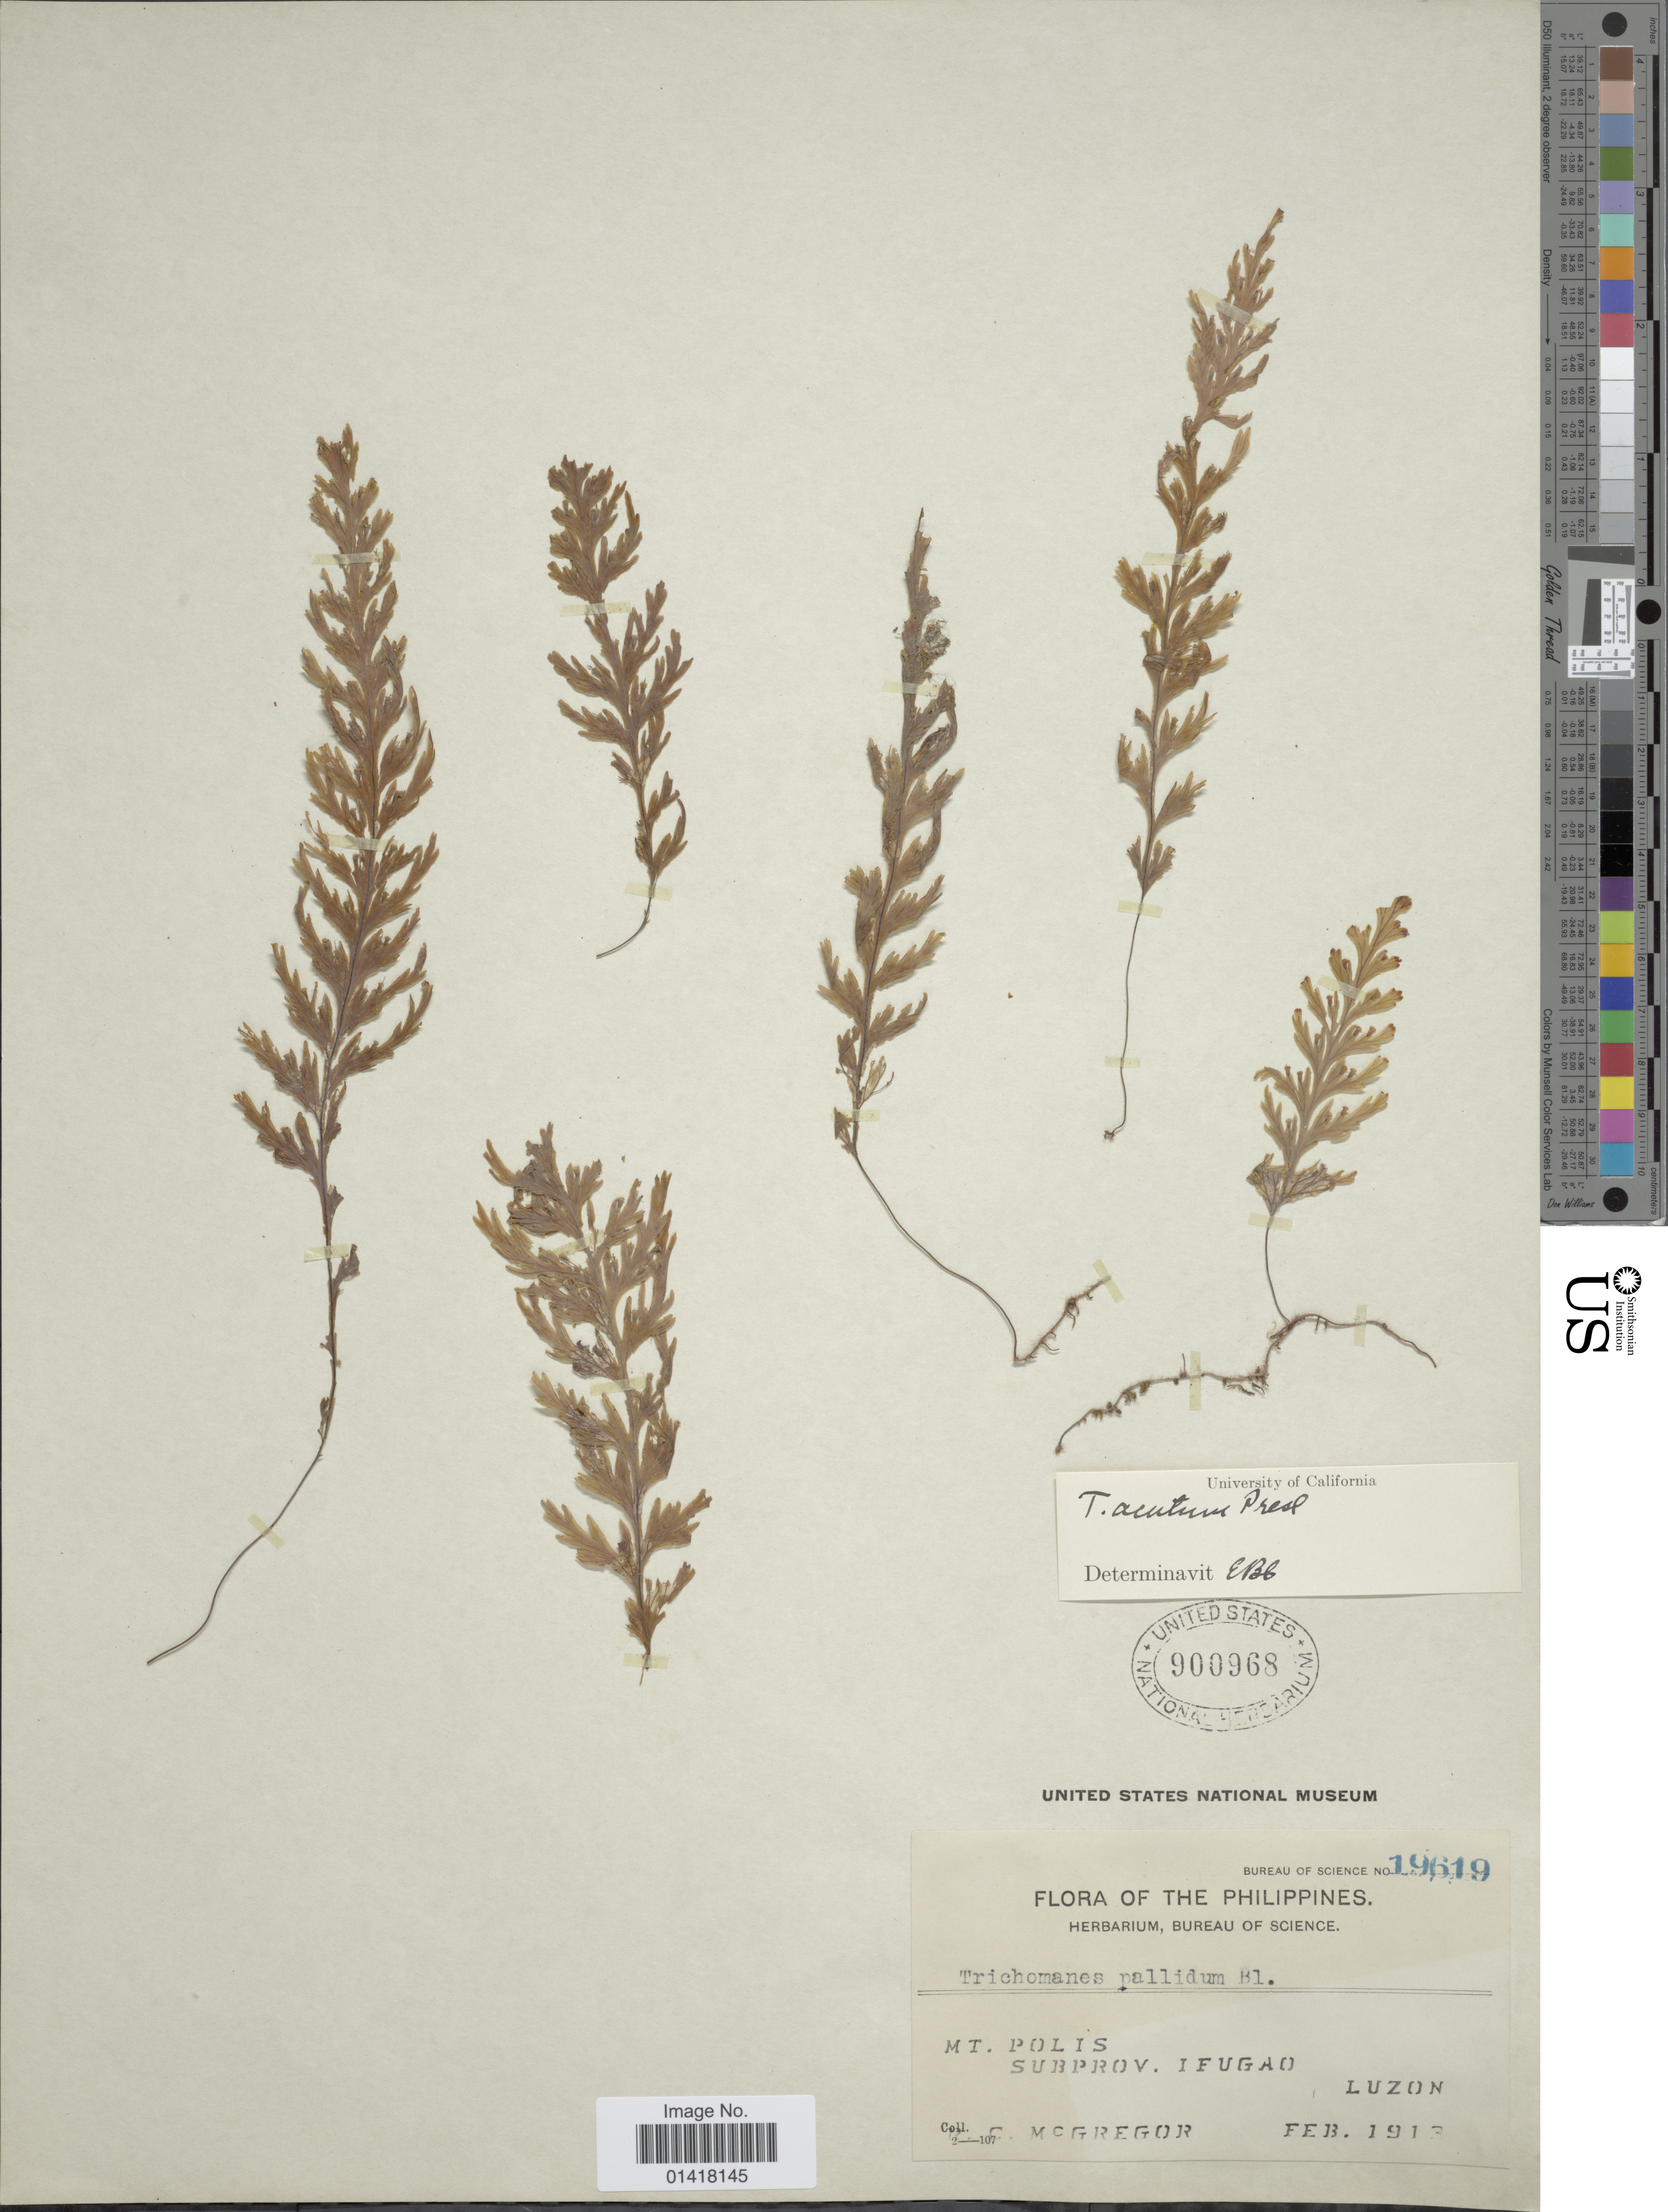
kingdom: Plantae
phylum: Tracheophyta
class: Polypodiopsida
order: Hymenophyllales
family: Hymenophyllaceae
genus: Hymenophyllum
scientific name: Hymenophyllum acutum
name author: (C. Presl) Ebihara & K. Iwats.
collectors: C. McGregor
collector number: Bureau of Science 19619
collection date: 1913-02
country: Philippines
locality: Mt. Polis. Subprov. Ifugao. Luzon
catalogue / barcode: US 900968